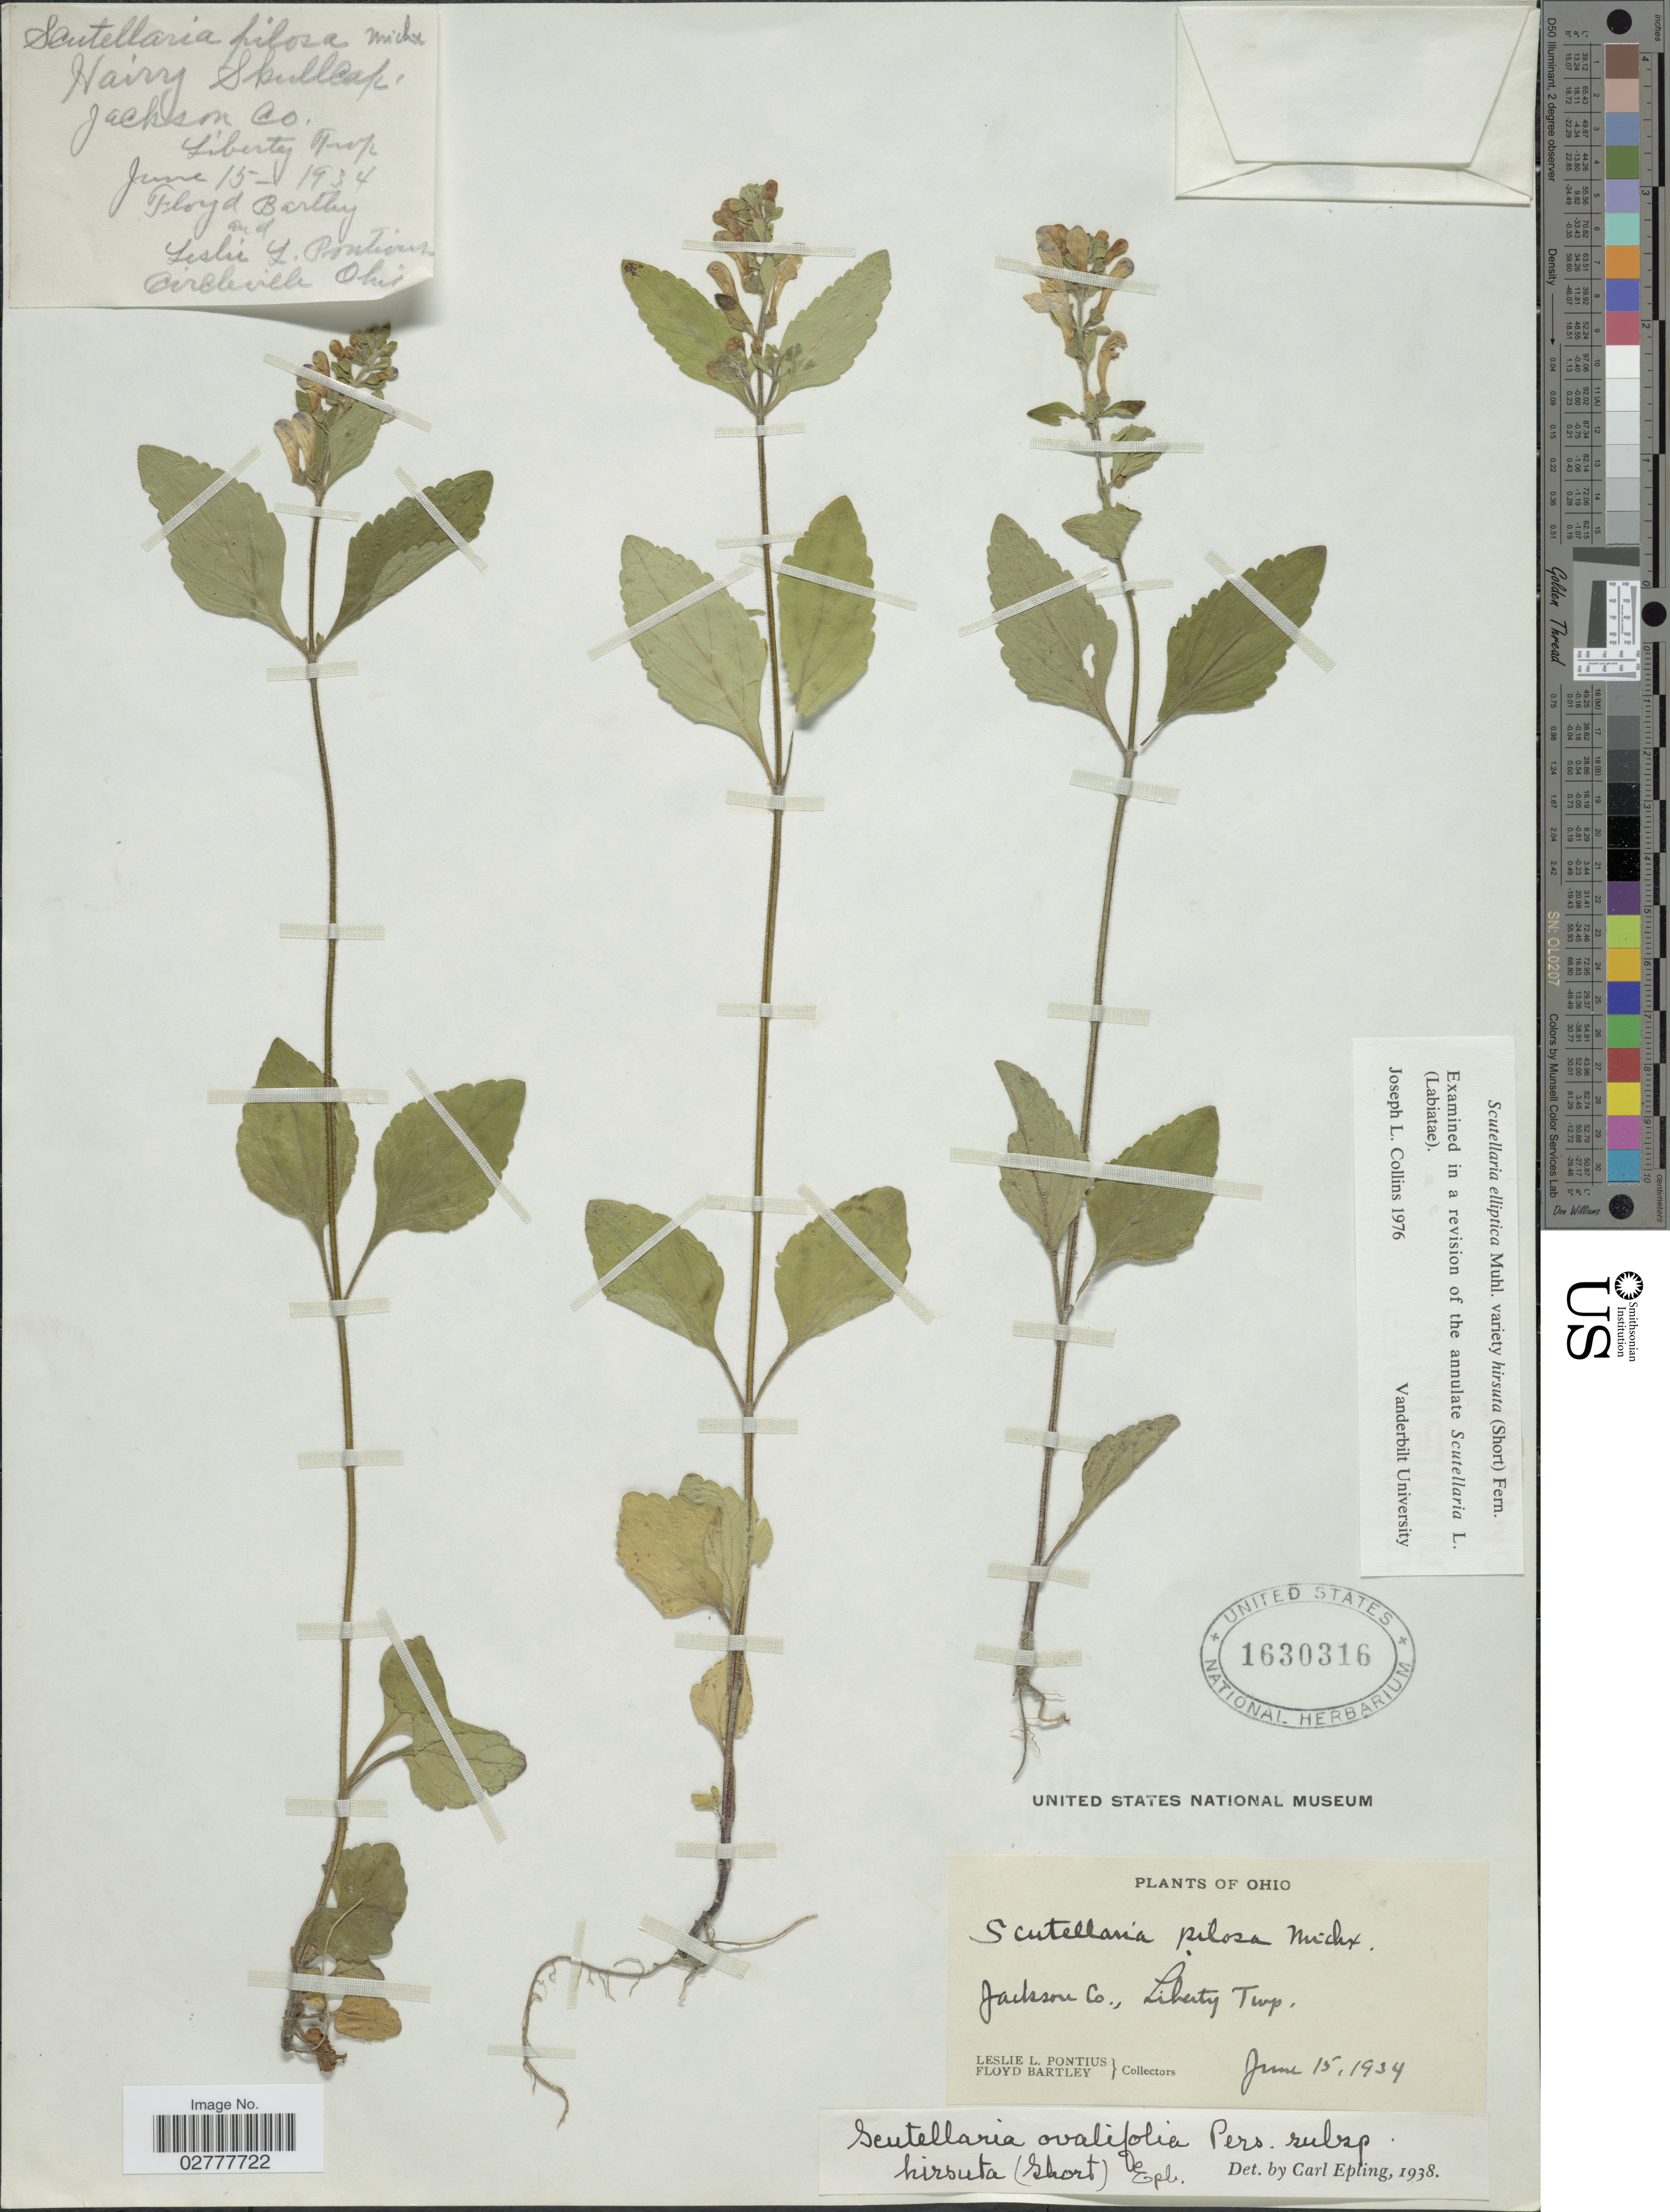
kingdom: Plantae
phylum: Tracheophyta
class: Magnoliopsida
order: Lamiales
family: Lamiaceae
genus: Scutellaria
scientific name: Scutellaria elliptica var. hirsuta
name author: (A. Gray) Fernald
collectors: L. Pontius & F. Bartley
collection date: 1934-06-15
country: United States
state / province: Ohio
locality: Jackson Co., Liberty Twp.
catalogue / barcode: US 1630316